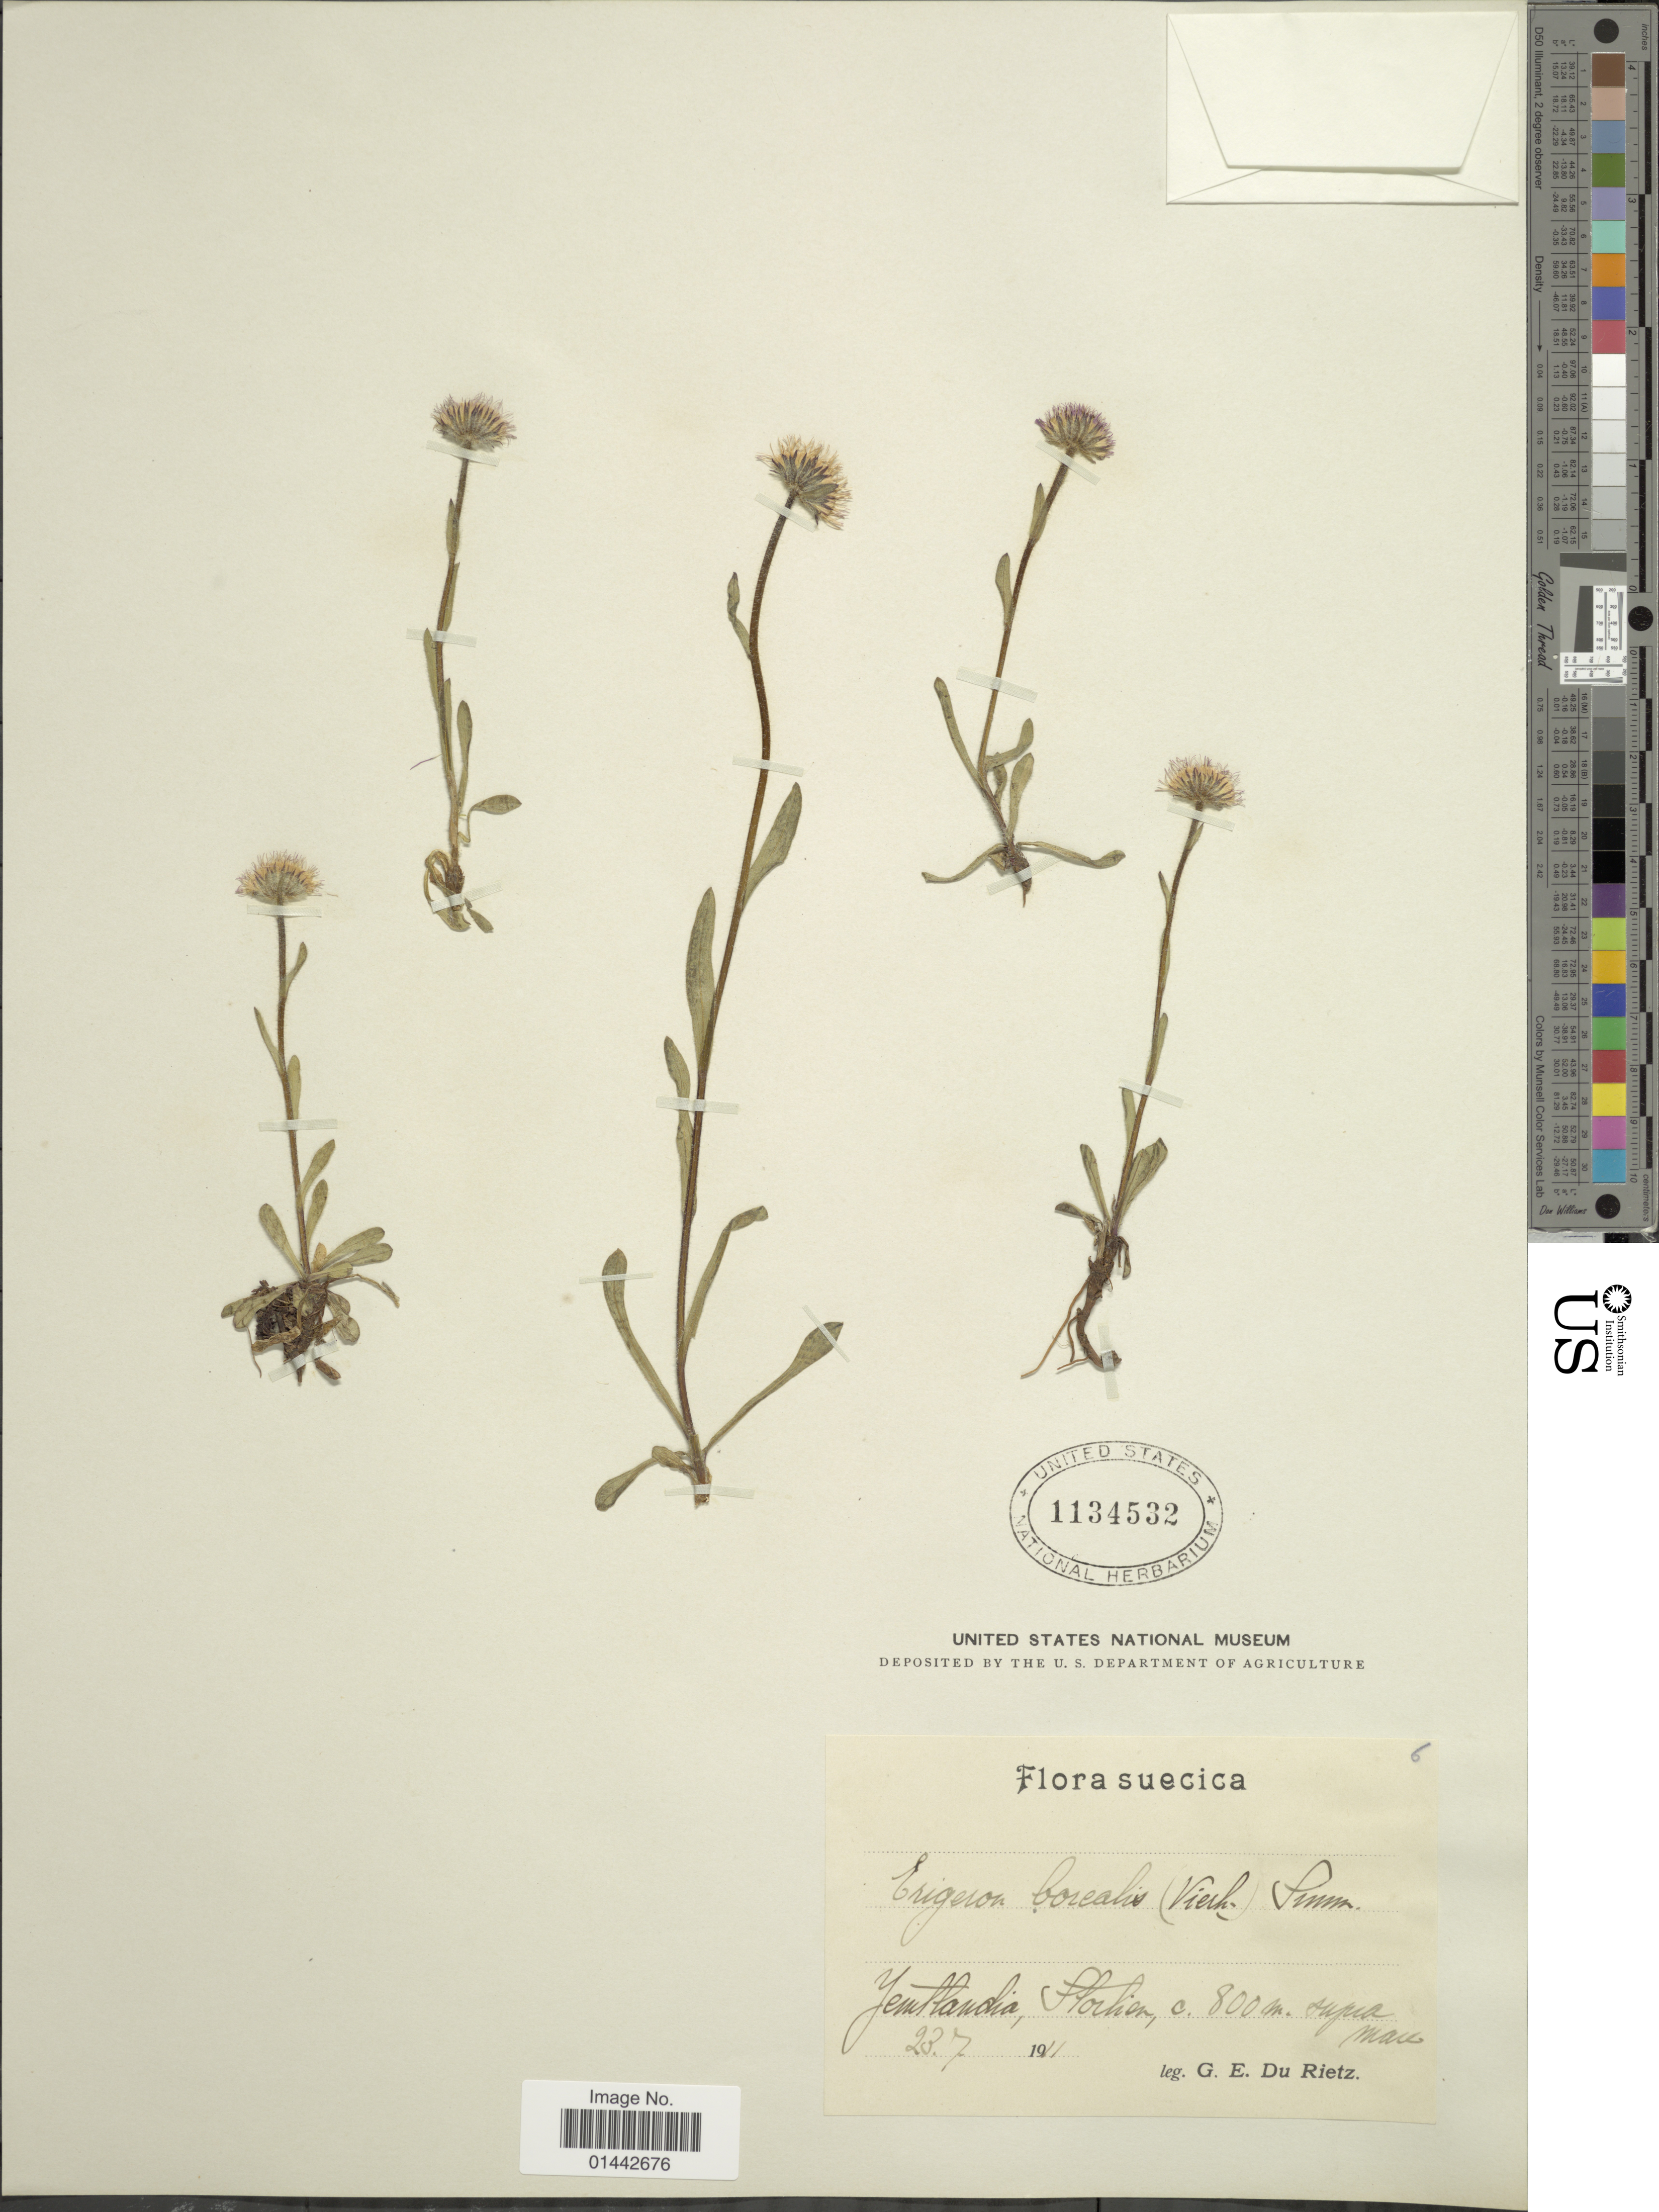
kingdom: Plantae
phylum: Tracheophyta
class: Magnoliopsida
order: Asterales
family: Asteraceae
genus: Erigeron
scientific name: Erigeron borealis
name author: (Vierh.) Simmons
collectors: G. E. Du Rietz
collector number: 6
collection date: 1911-07-23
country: Sweden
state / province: Jämtland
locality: Storlien.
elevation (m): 800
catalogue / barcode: US 1134532